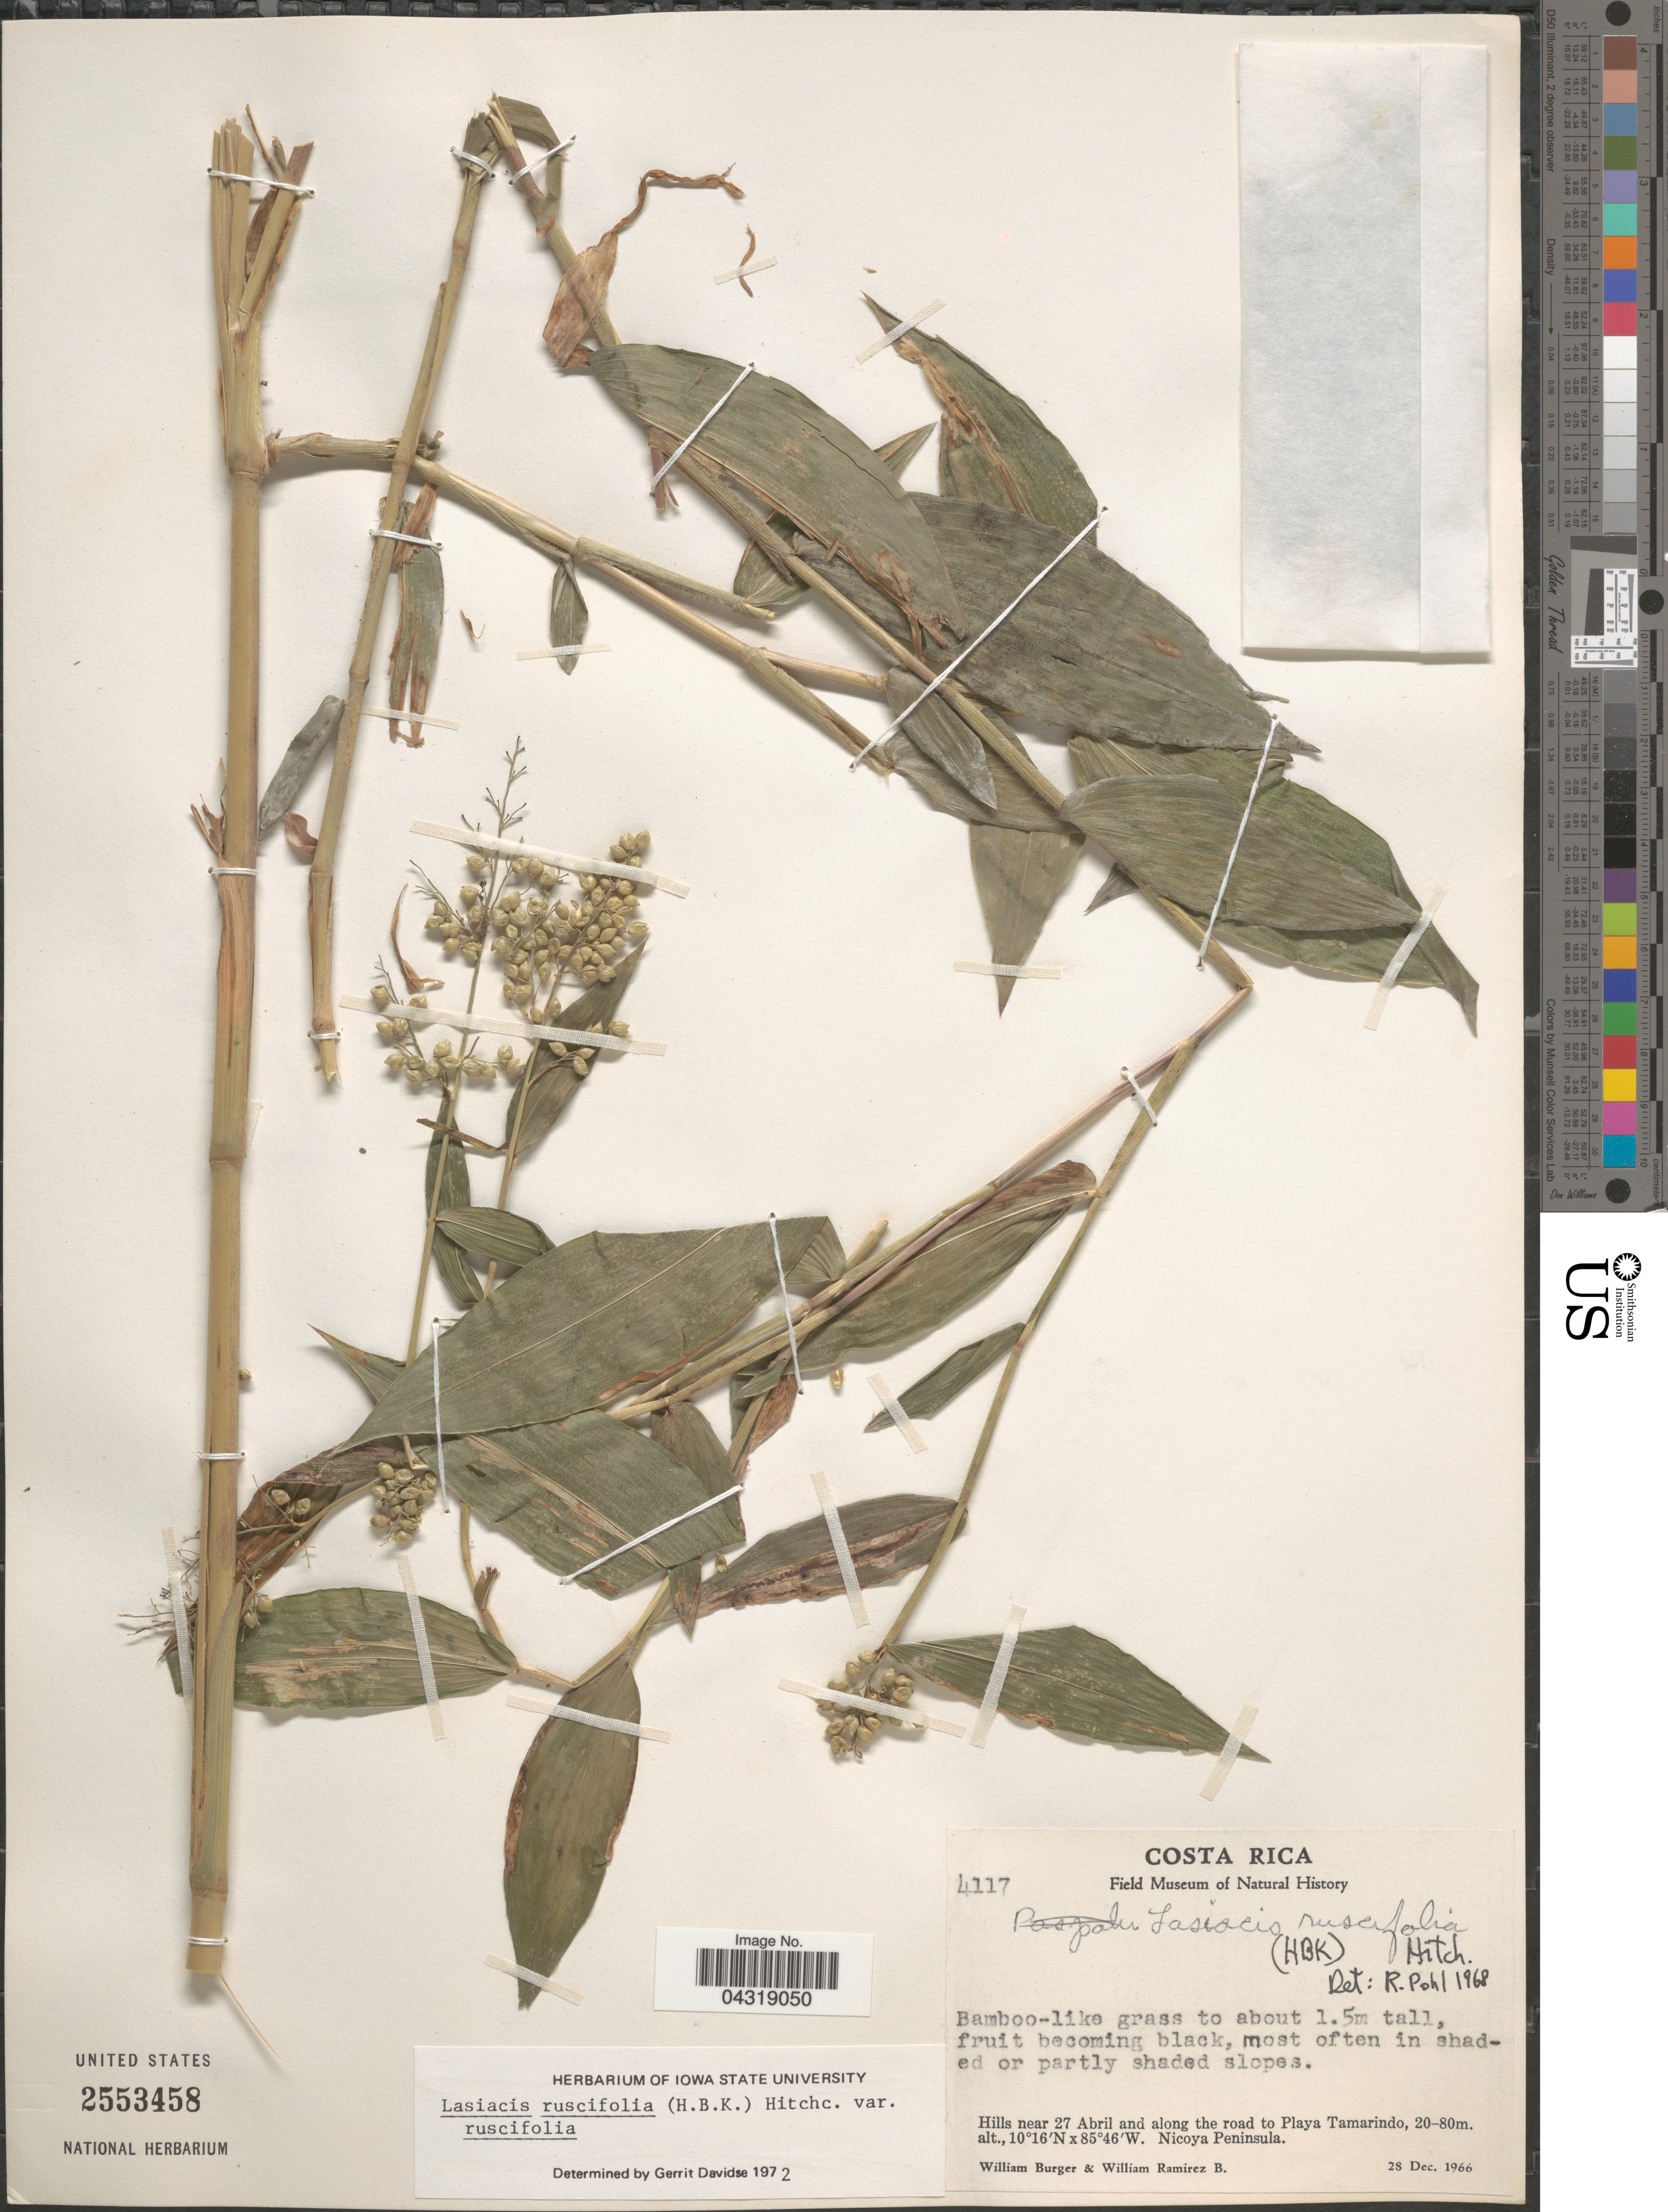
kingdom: Plantae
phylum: Tracheophyta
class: Liliopsida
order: Poales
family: Poaceae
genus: Lasiacis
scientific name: Lasiacis ruscifolia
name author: (Kunth) Hitchc.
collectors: W. Burger & W. Ramirez B.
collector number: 4117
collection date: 1966-12-28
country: Costa Rica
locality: Hills near 27 Abril and along the road to Playa Tamarindo. Nicoya Peninsula.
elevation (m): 20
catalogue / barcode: US 2553458